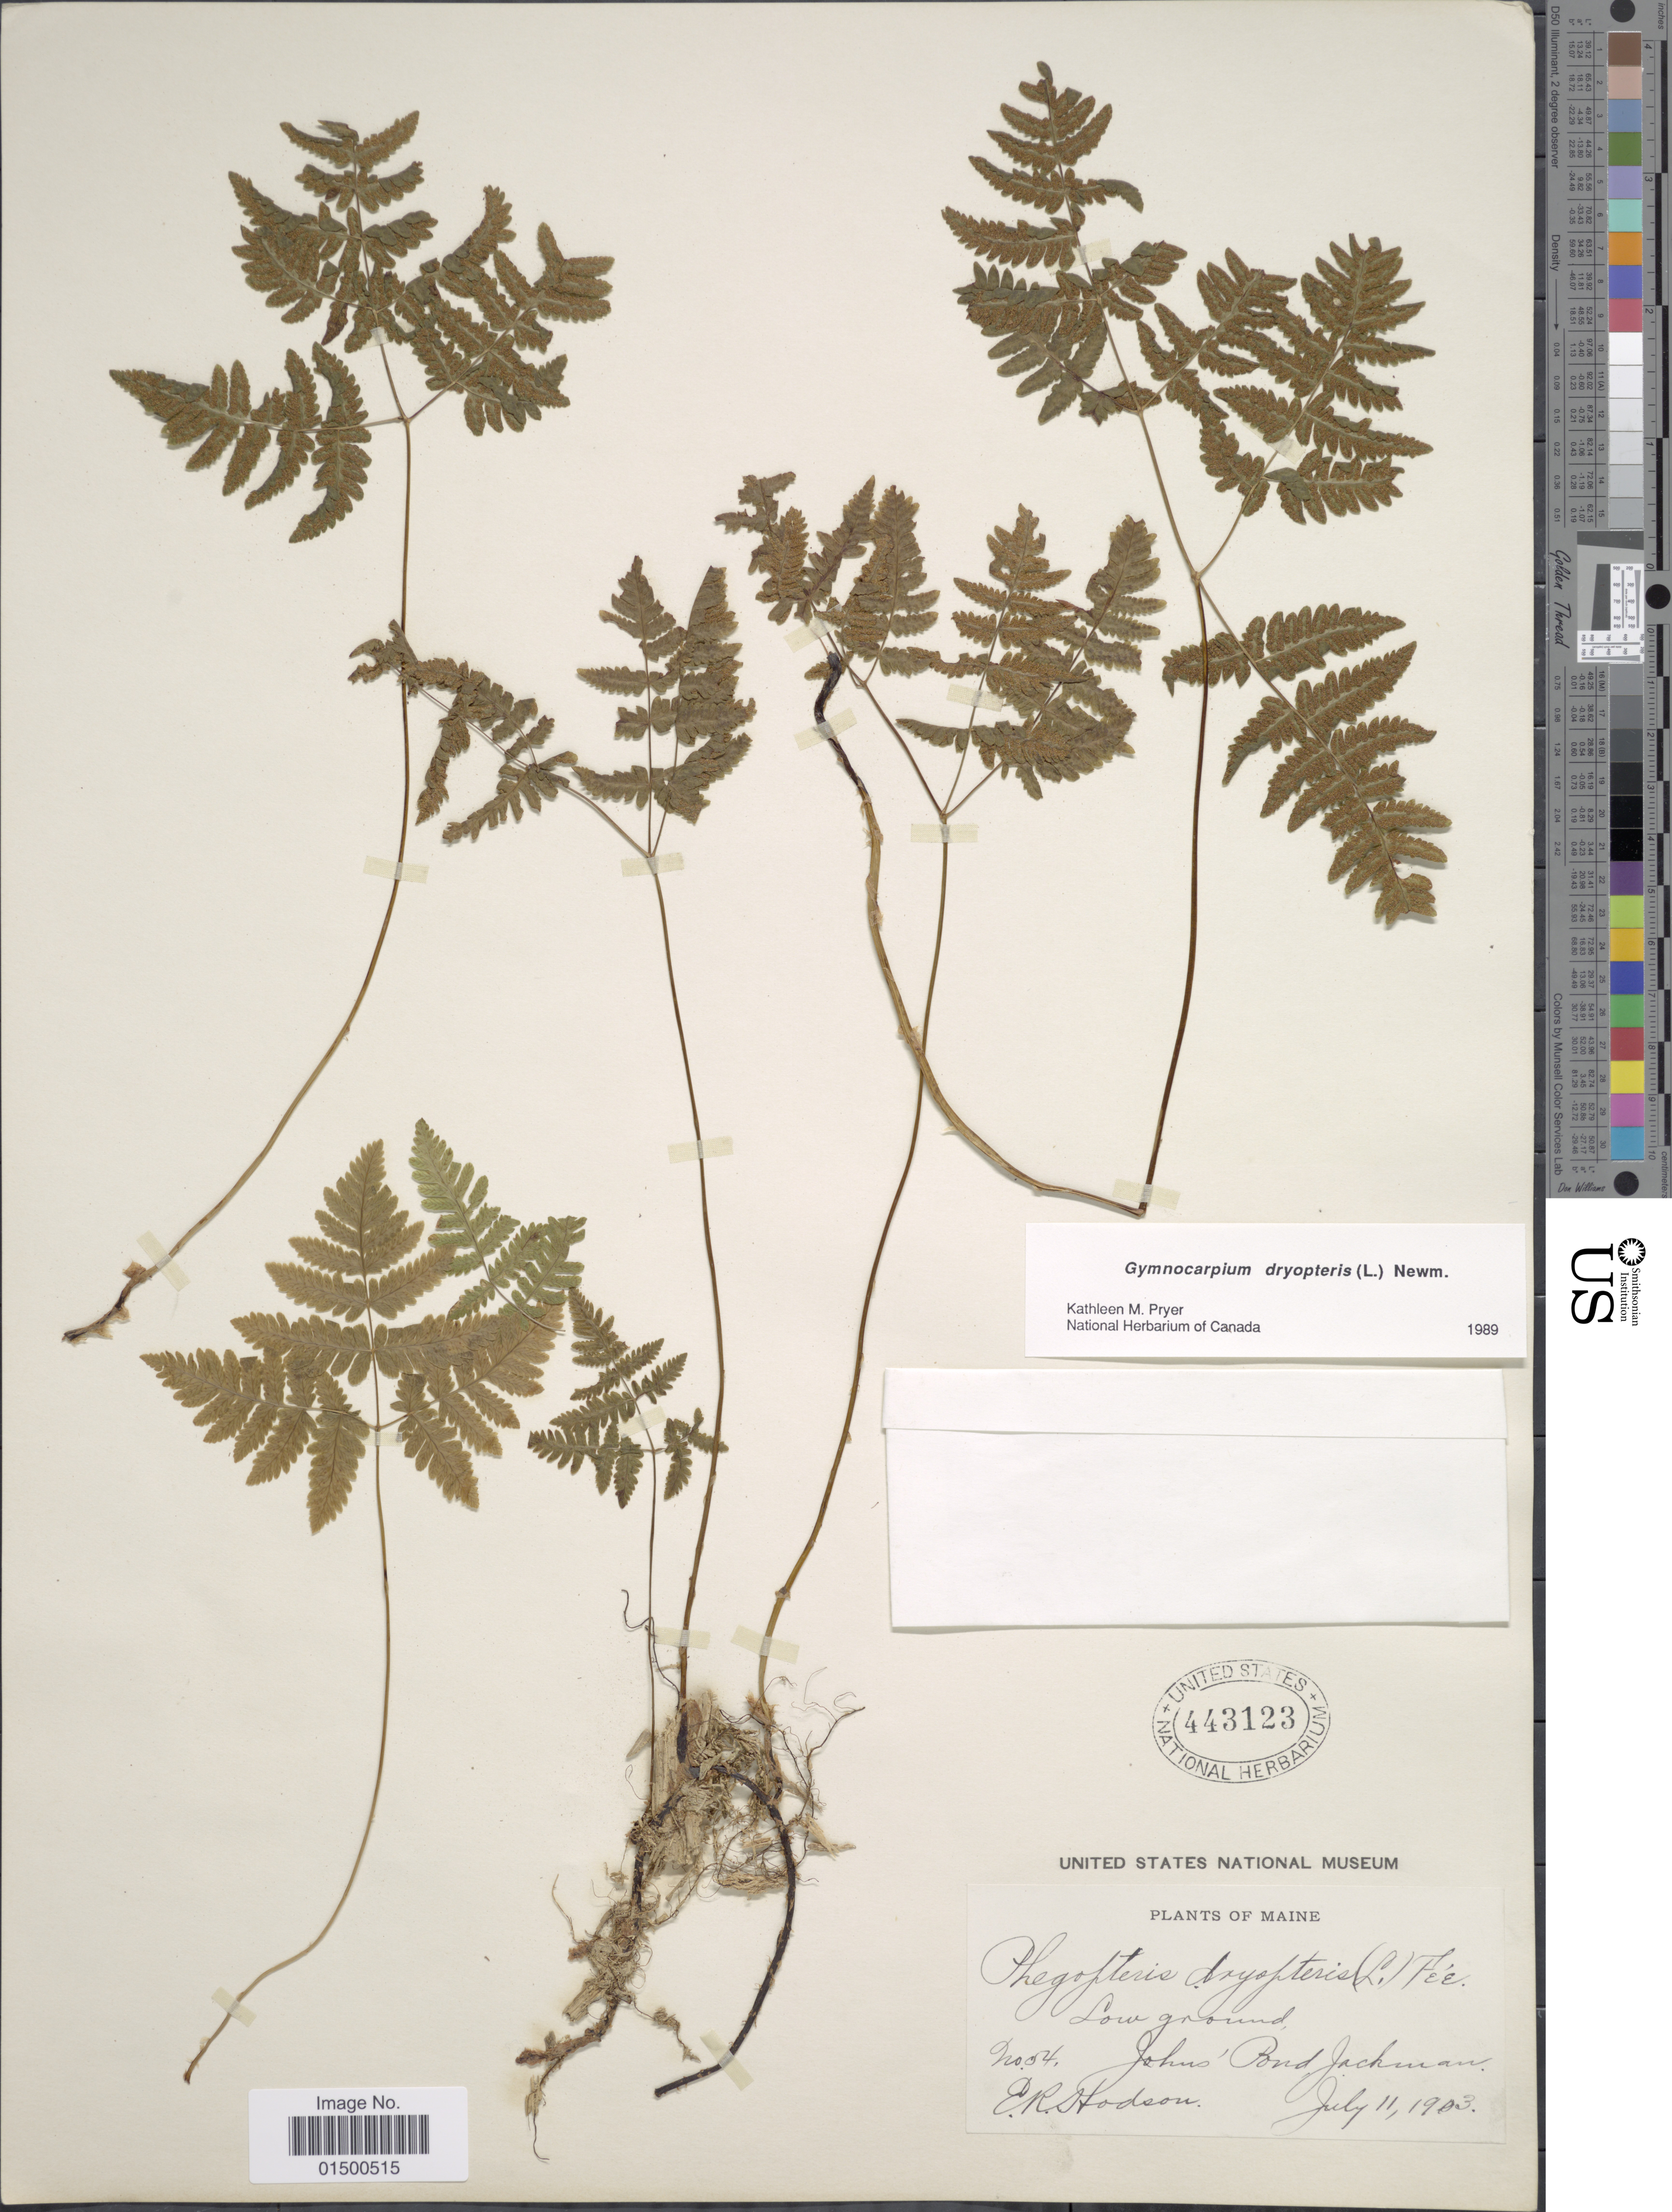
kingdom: Plantae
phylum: Tracheophyta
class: Polypodiopsida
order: Polypodiales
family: Cystopteridaceae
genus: Gymnocarpium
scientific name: Gymnocarpium dryopteris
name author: (L.) Newman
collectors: E. Hodson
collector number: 54*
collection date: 1903-07-11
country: United States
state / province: Maine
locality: Low ground, Johns Pond Jackman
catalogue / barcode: US 443123